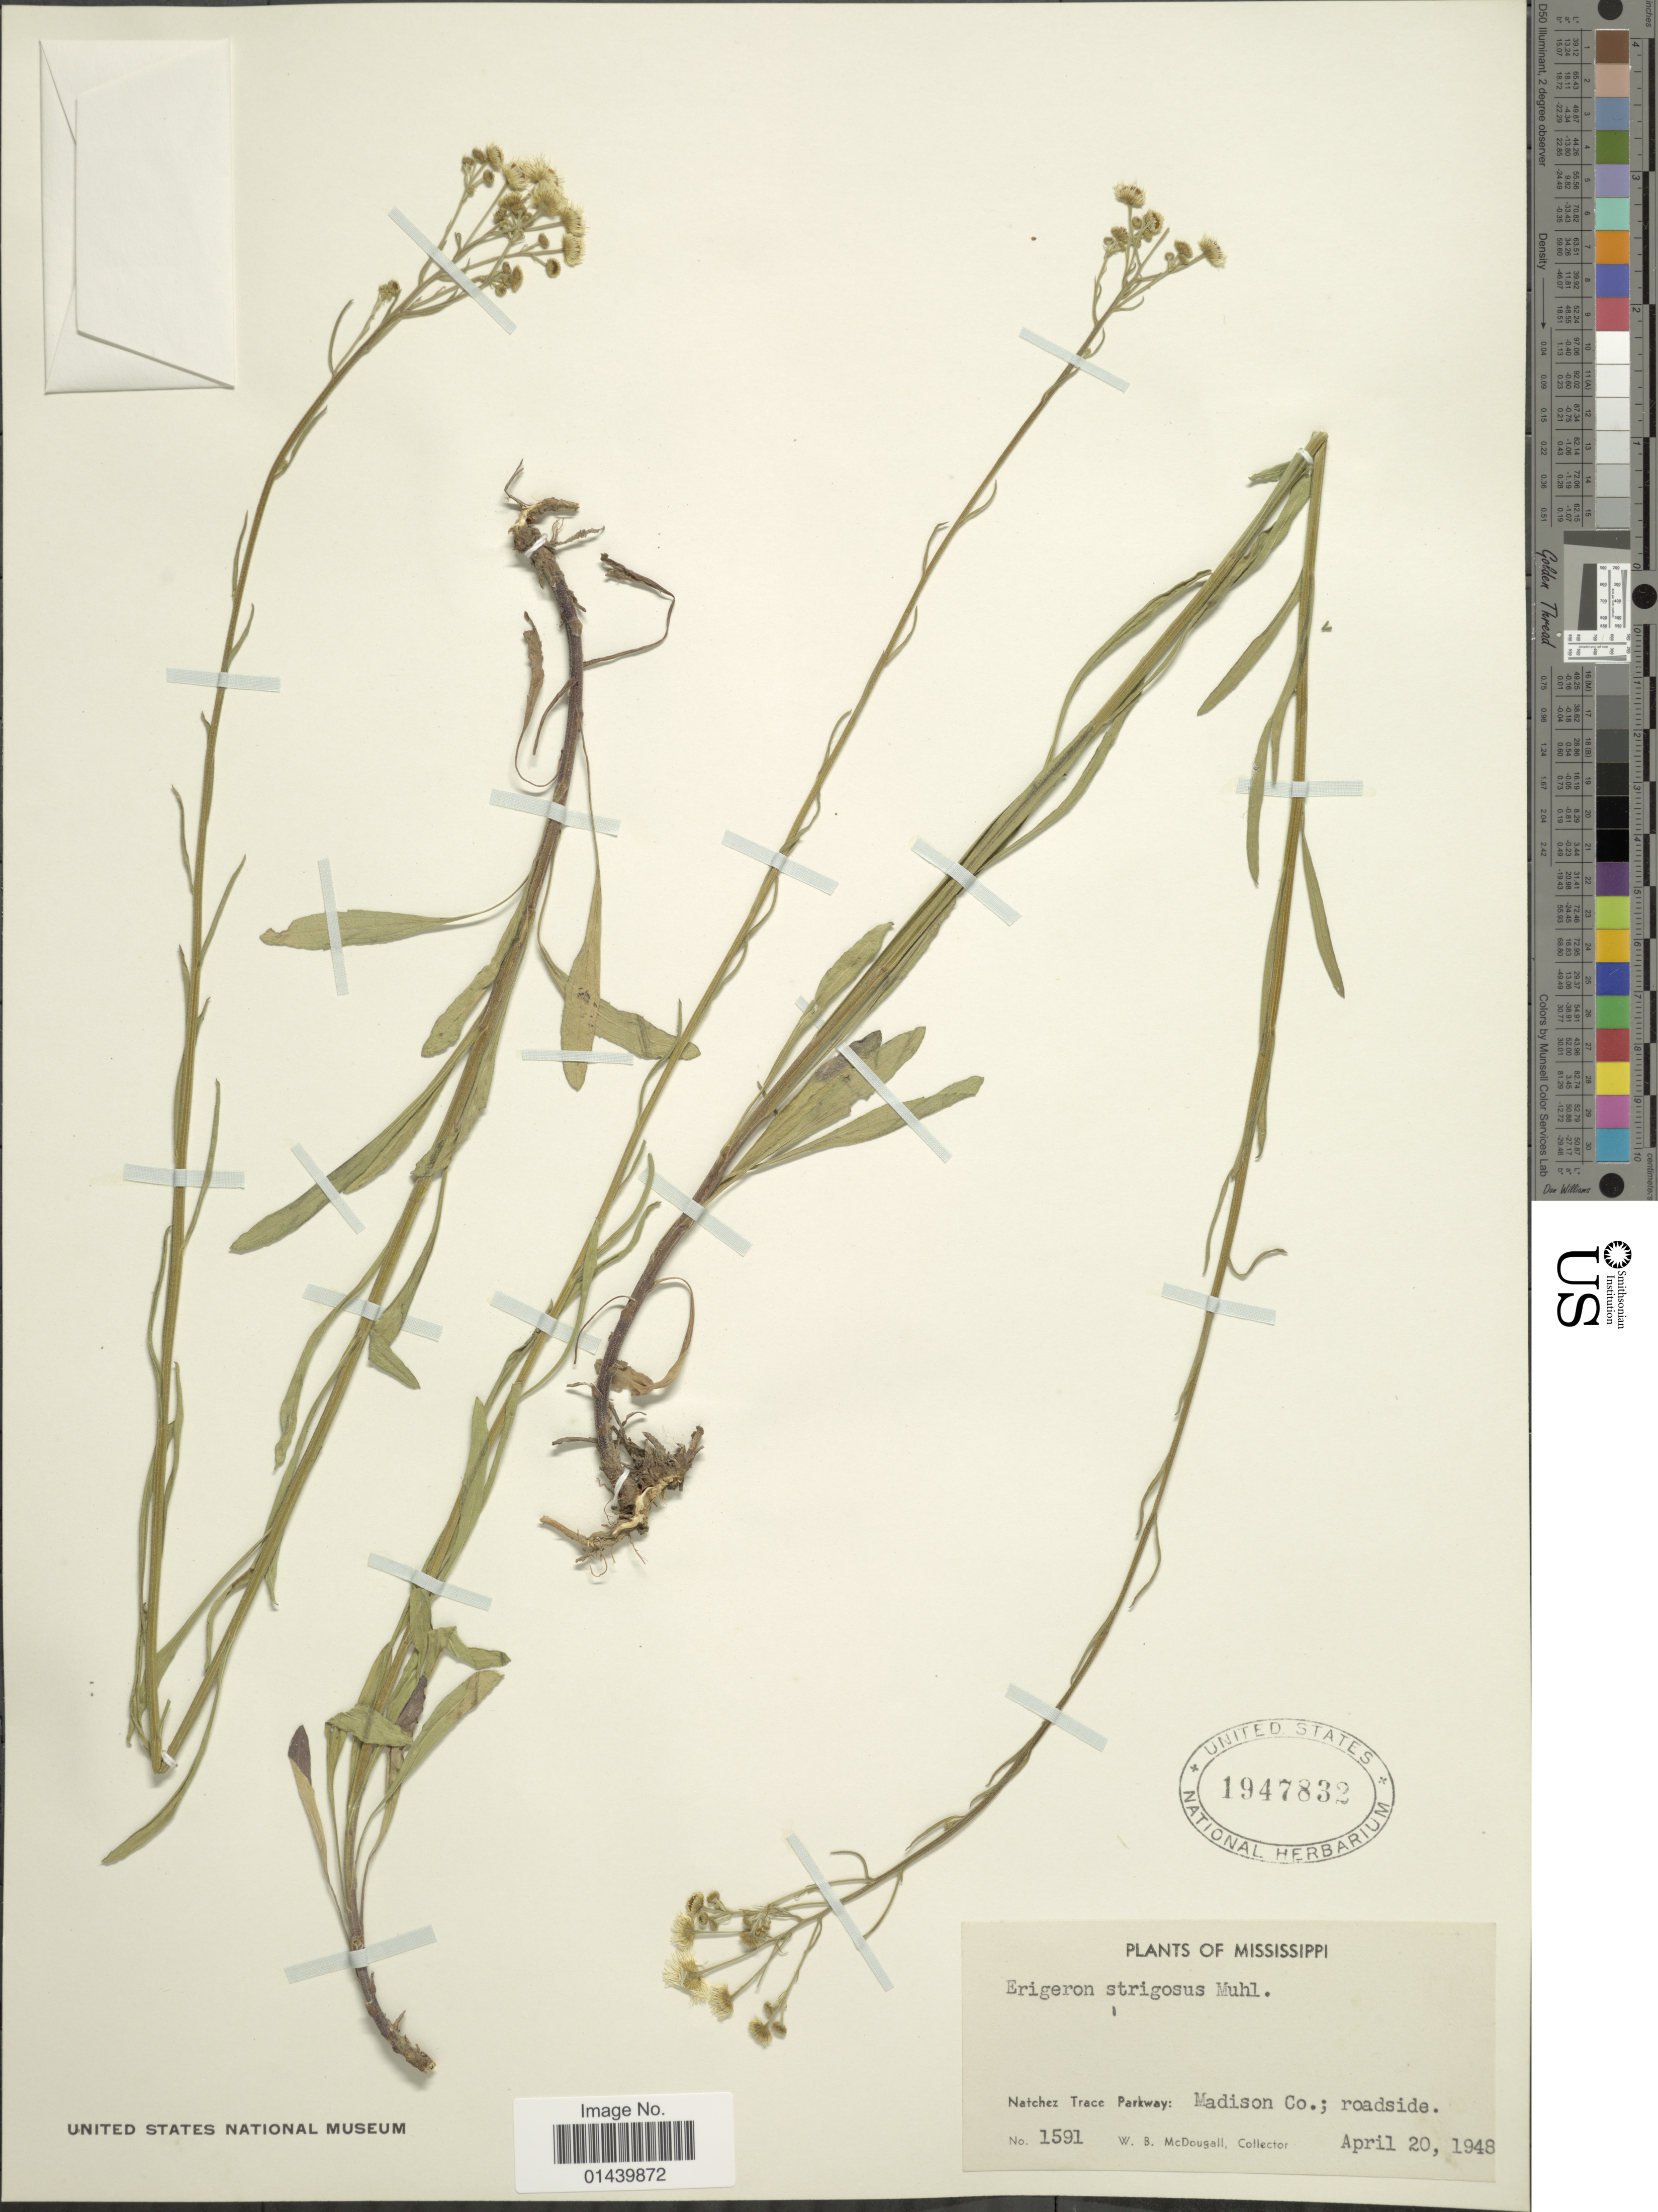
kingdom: Plantae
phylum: Tracheophyta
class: Magnoliopsida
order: Asterales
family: Asteraceae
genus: Erigeron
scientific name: Erigeron strigosus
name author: Muhl. ex Willd.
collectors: W. B. McDougall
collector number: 1591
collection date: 1948-04-20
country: United States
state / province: Mississippi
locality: Natchez Trace Parkway: Madison Co.; roadside.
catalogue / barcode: US 1947832